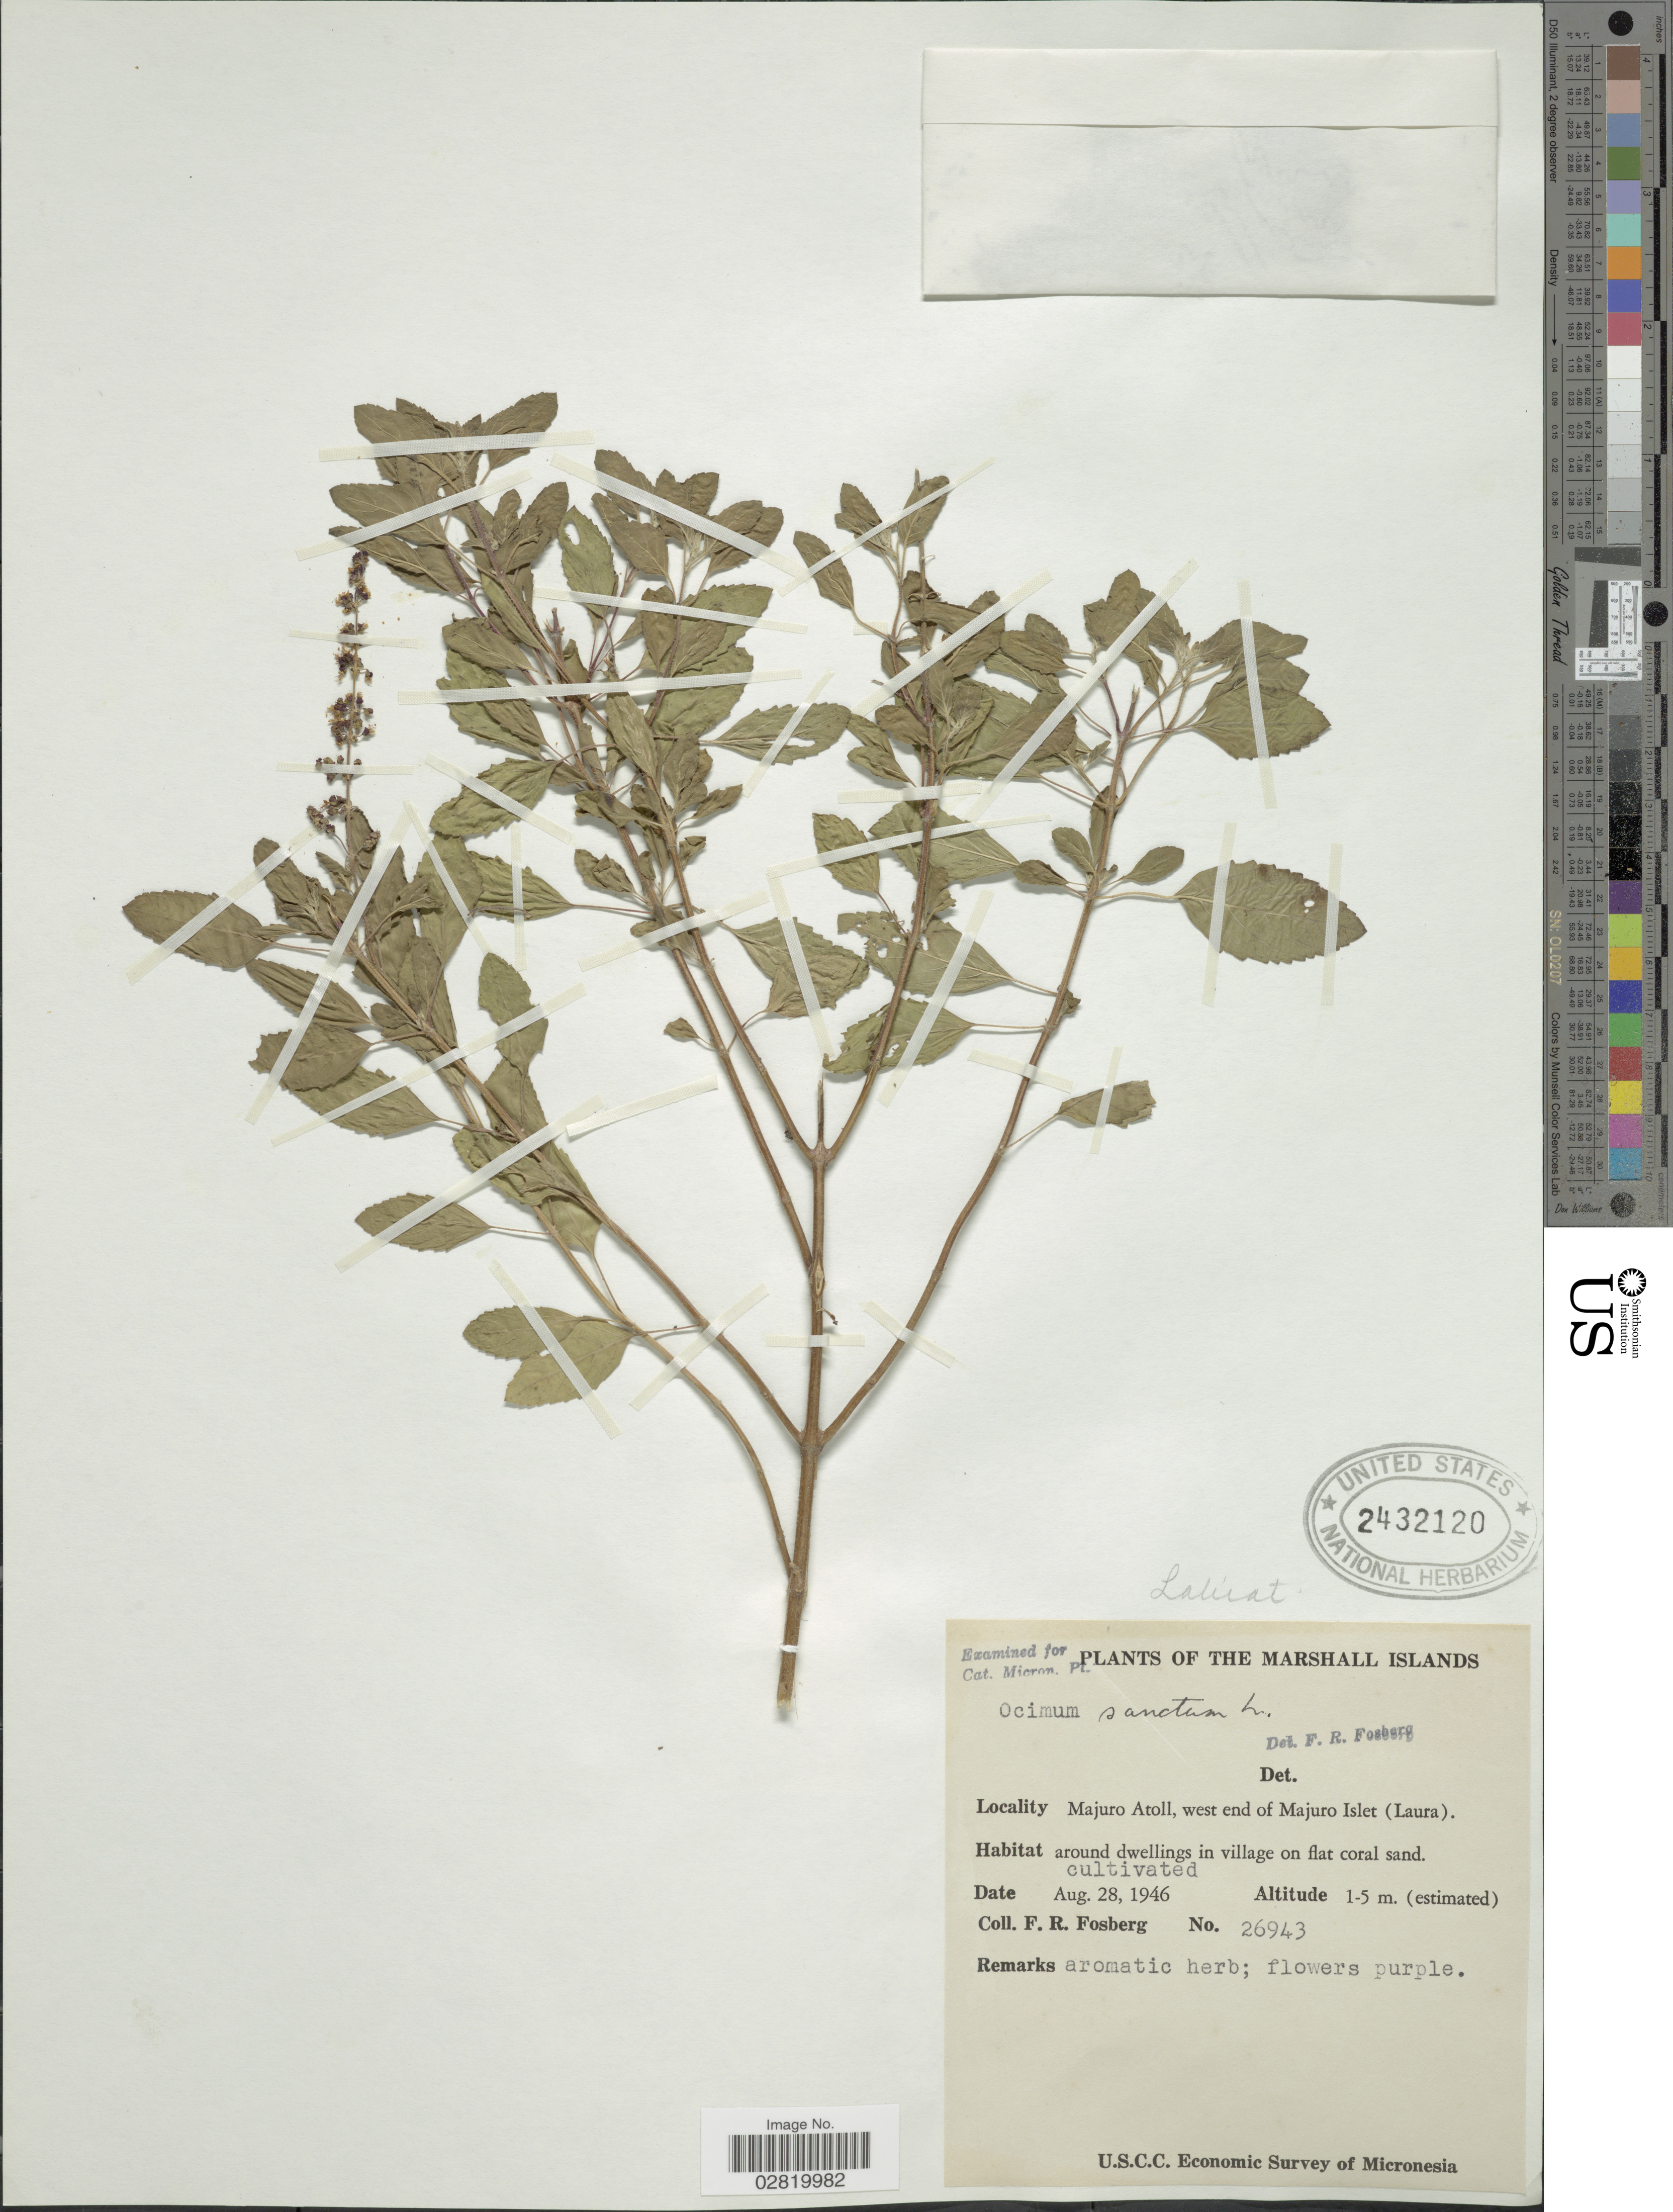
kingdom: Plantae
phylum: Tracheophyta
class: Magnoliopsida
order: Lamiales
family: Lamiaceae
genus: Ocimum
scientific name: Ocimum tenuiflorum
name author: L.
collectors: F. R. Fosberg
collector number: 26943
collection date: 1946-08-28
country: Marshall Islands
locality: Majuro Atoll, west end of Majuro Islet (Laura)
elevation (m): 1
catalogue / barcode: US 2432120